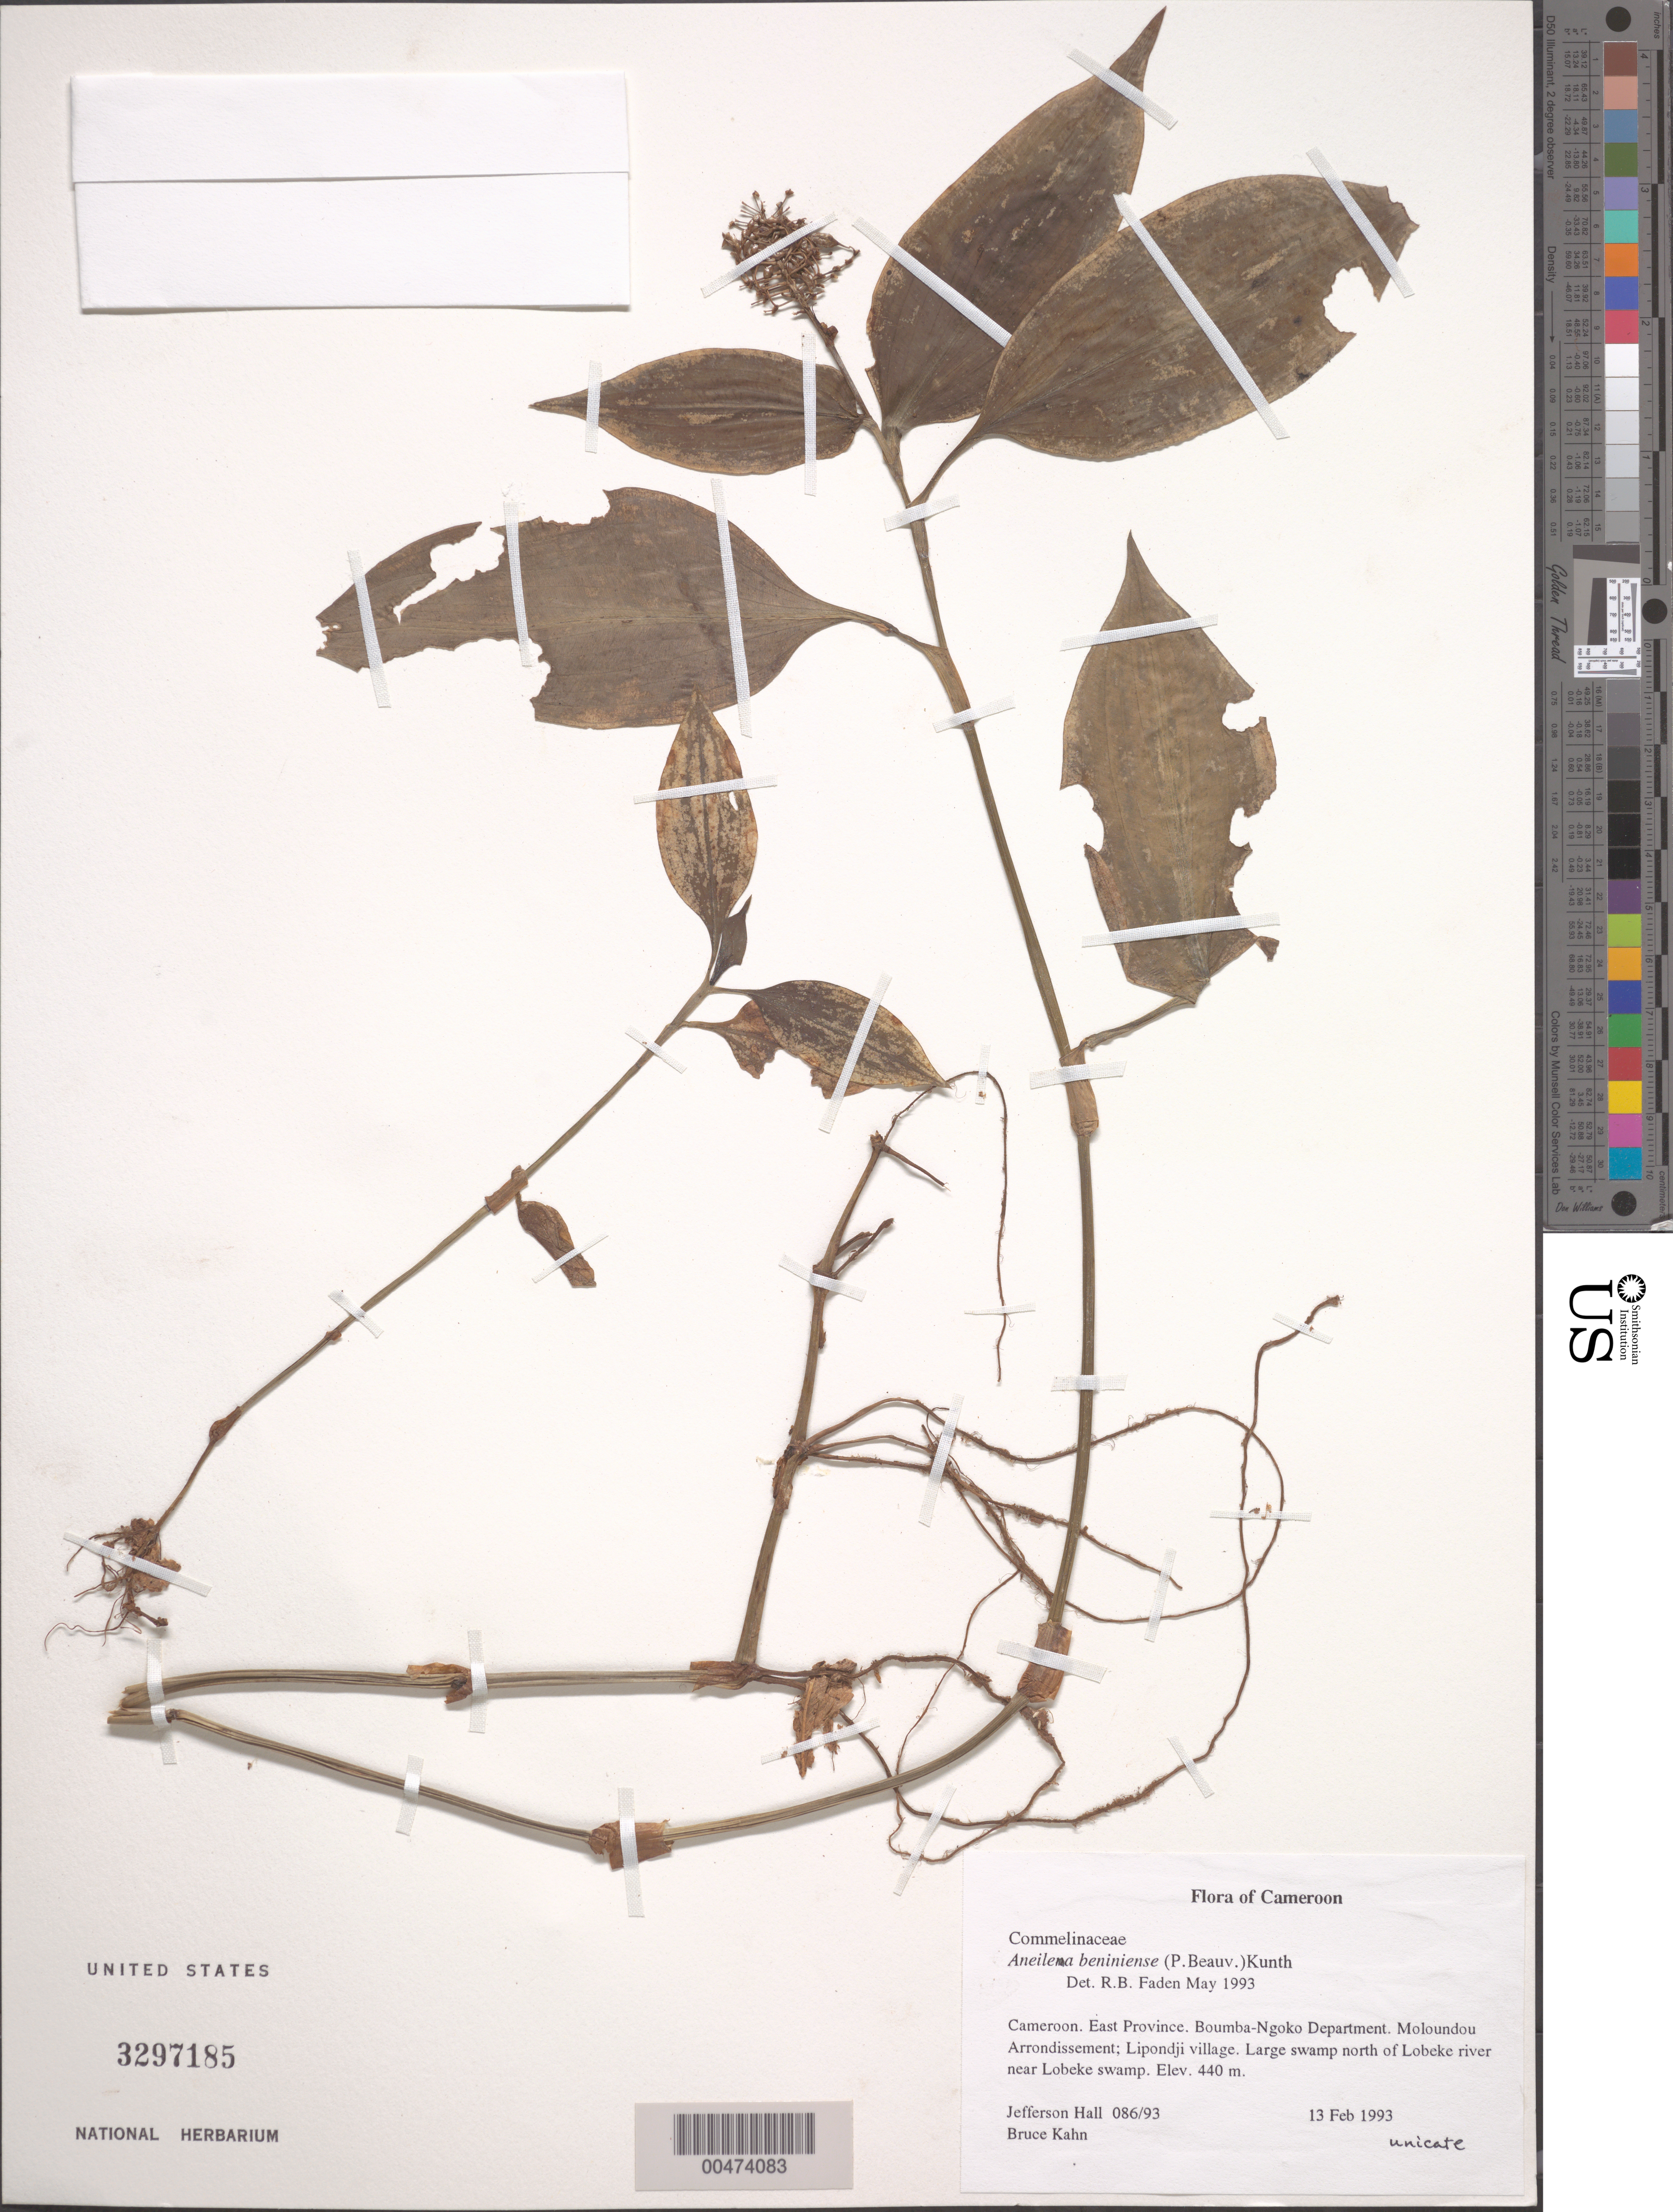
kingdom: Plantae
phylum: Tracheophyta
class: Liliopsida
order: Commelinales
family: Commelinaceae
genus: Aneilema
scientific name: Aneilema beniniense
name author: (P. Beauv.) Kunth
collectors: J. Hall & B. Kahn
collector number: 086/93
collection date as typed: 13 Feb 1993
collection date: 1993-02-13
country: Cameroon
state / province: Est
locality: Boumba-ngoko, moloundou arrondissement, near lobeke swamp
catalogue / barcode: US 3297185